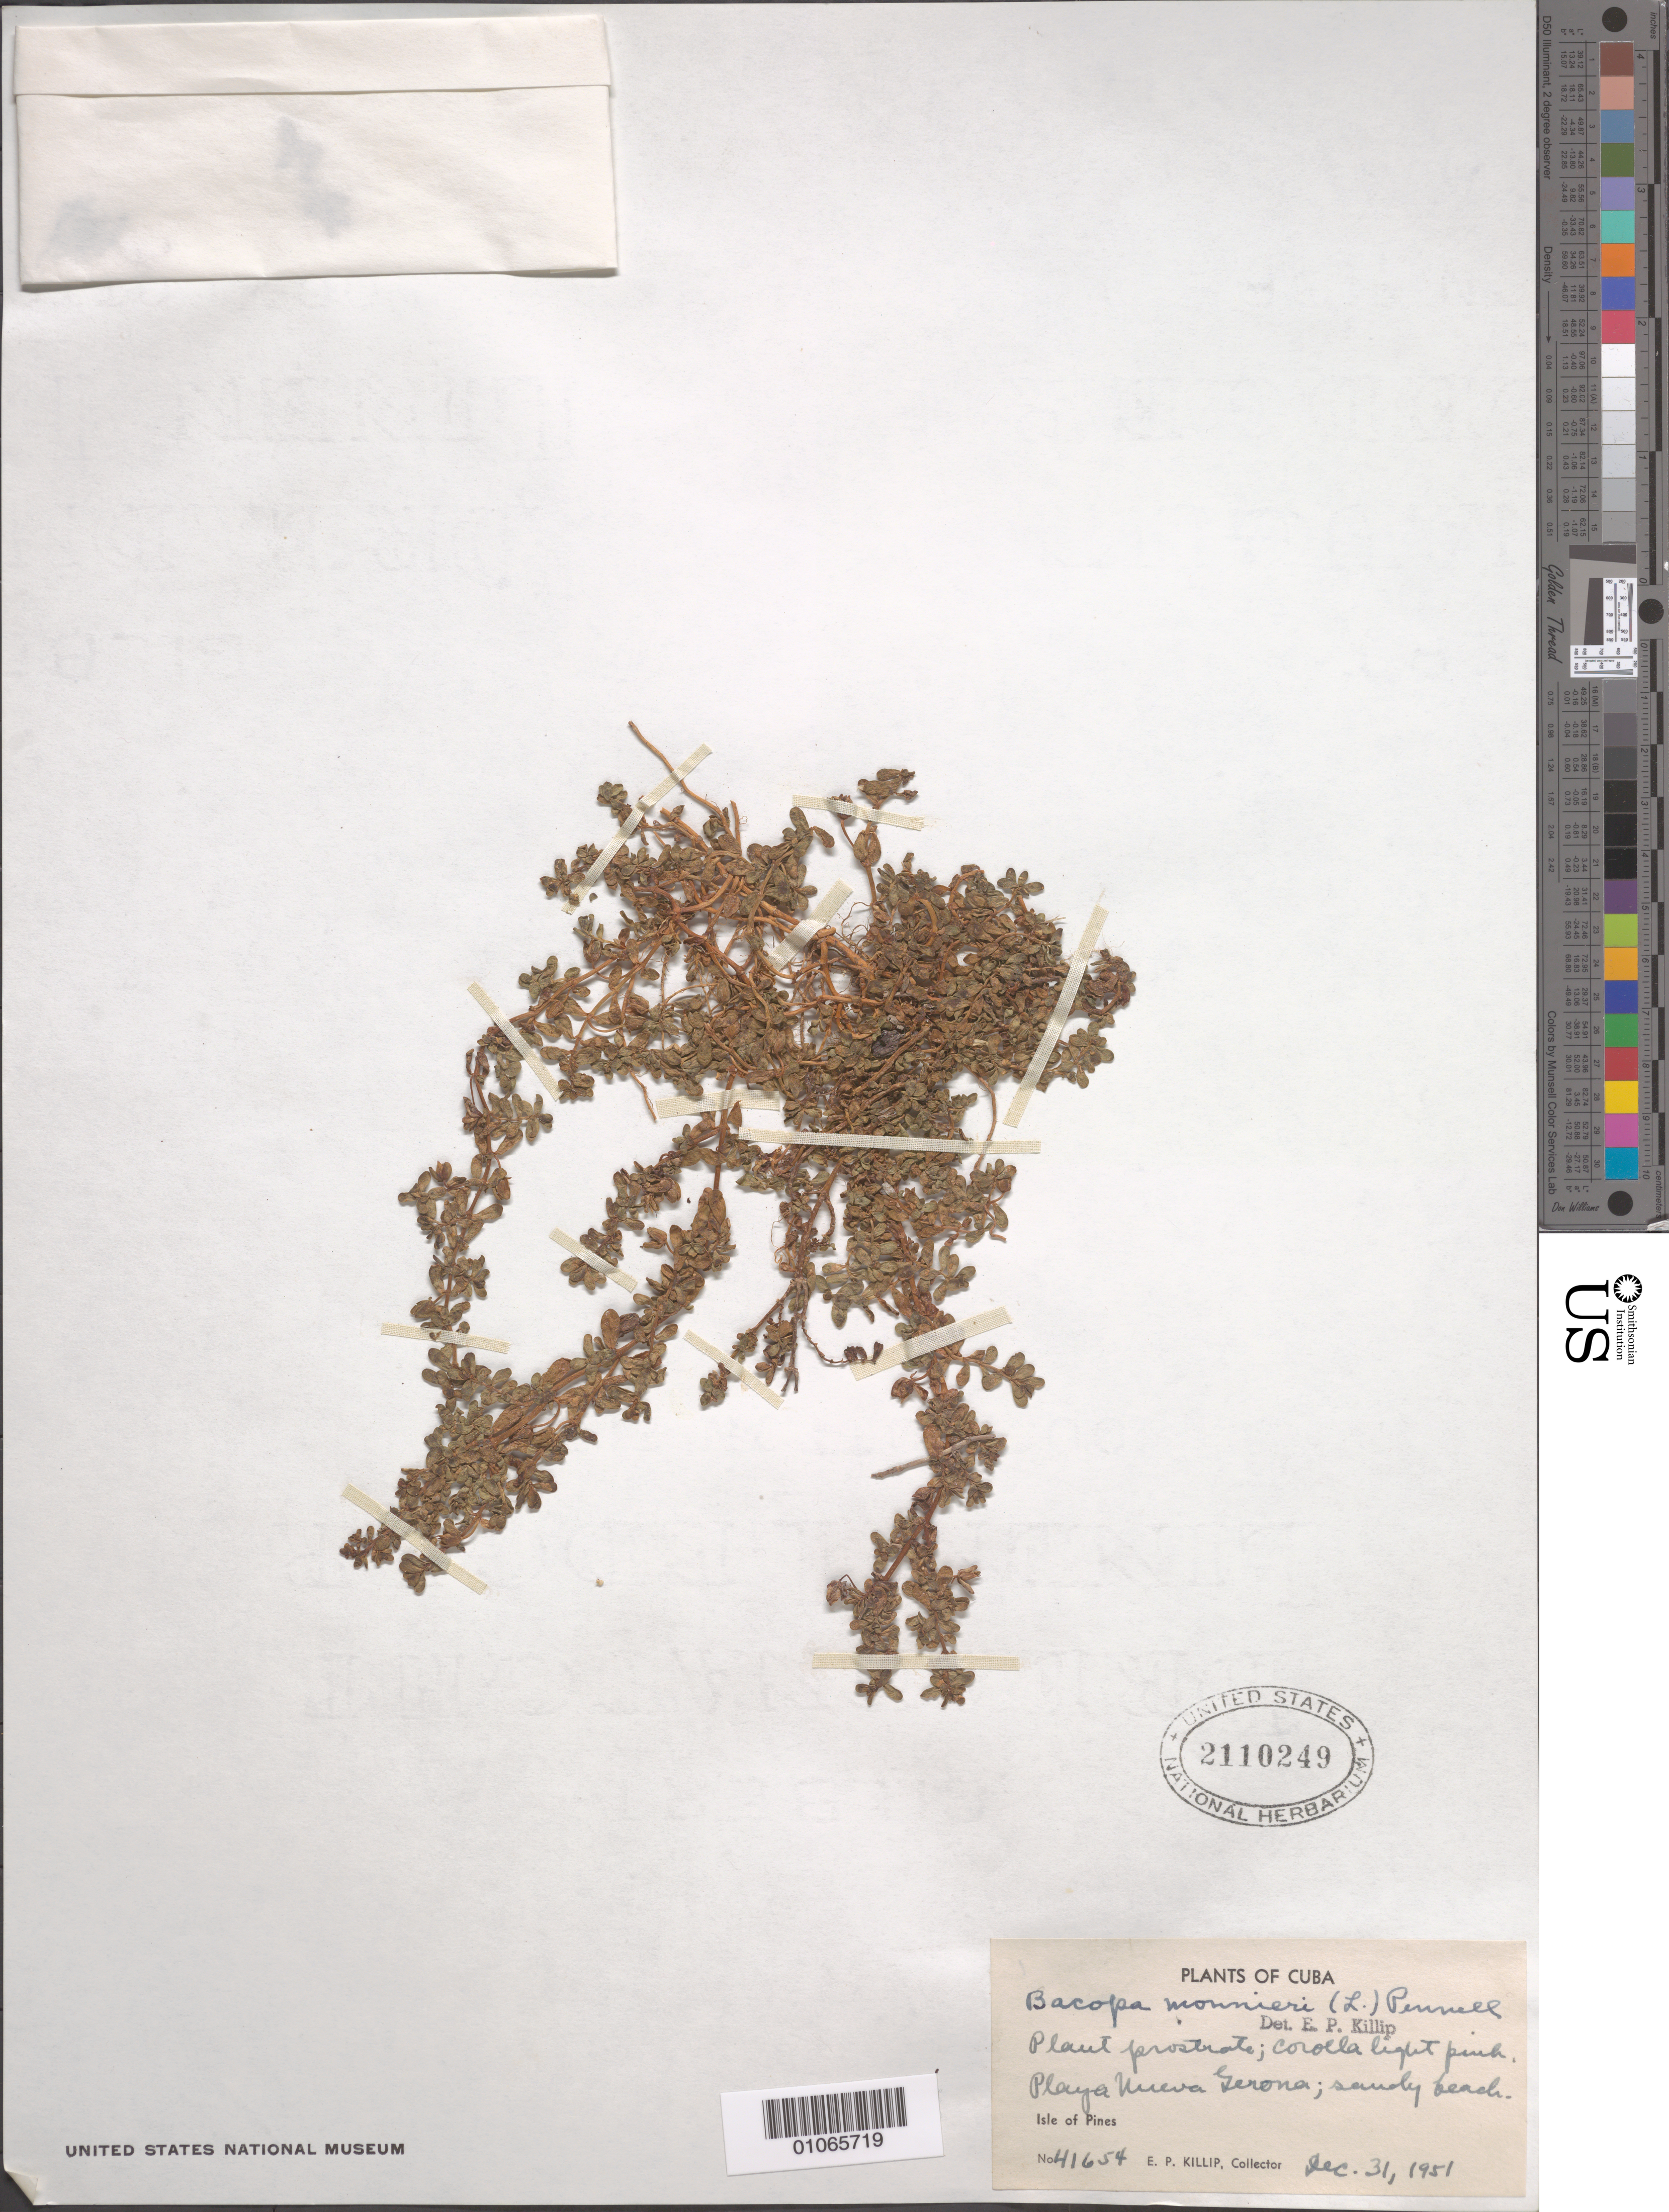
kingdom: Plantae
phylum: Tracheophyta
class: Magnoliopsida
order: Lamiales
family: Plantaginaceae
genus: Bacopa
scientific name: Bacopa monnieri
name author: (L.) Pennell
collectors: E. P. Killip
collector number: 41654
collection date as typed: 31 Dec 1951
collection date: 1951-12-31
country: Cuba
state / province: Isla de La Juventud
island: Isla de la Juventud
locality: Playa Nueva Gerona, sandy beach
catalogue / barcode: US 2110249